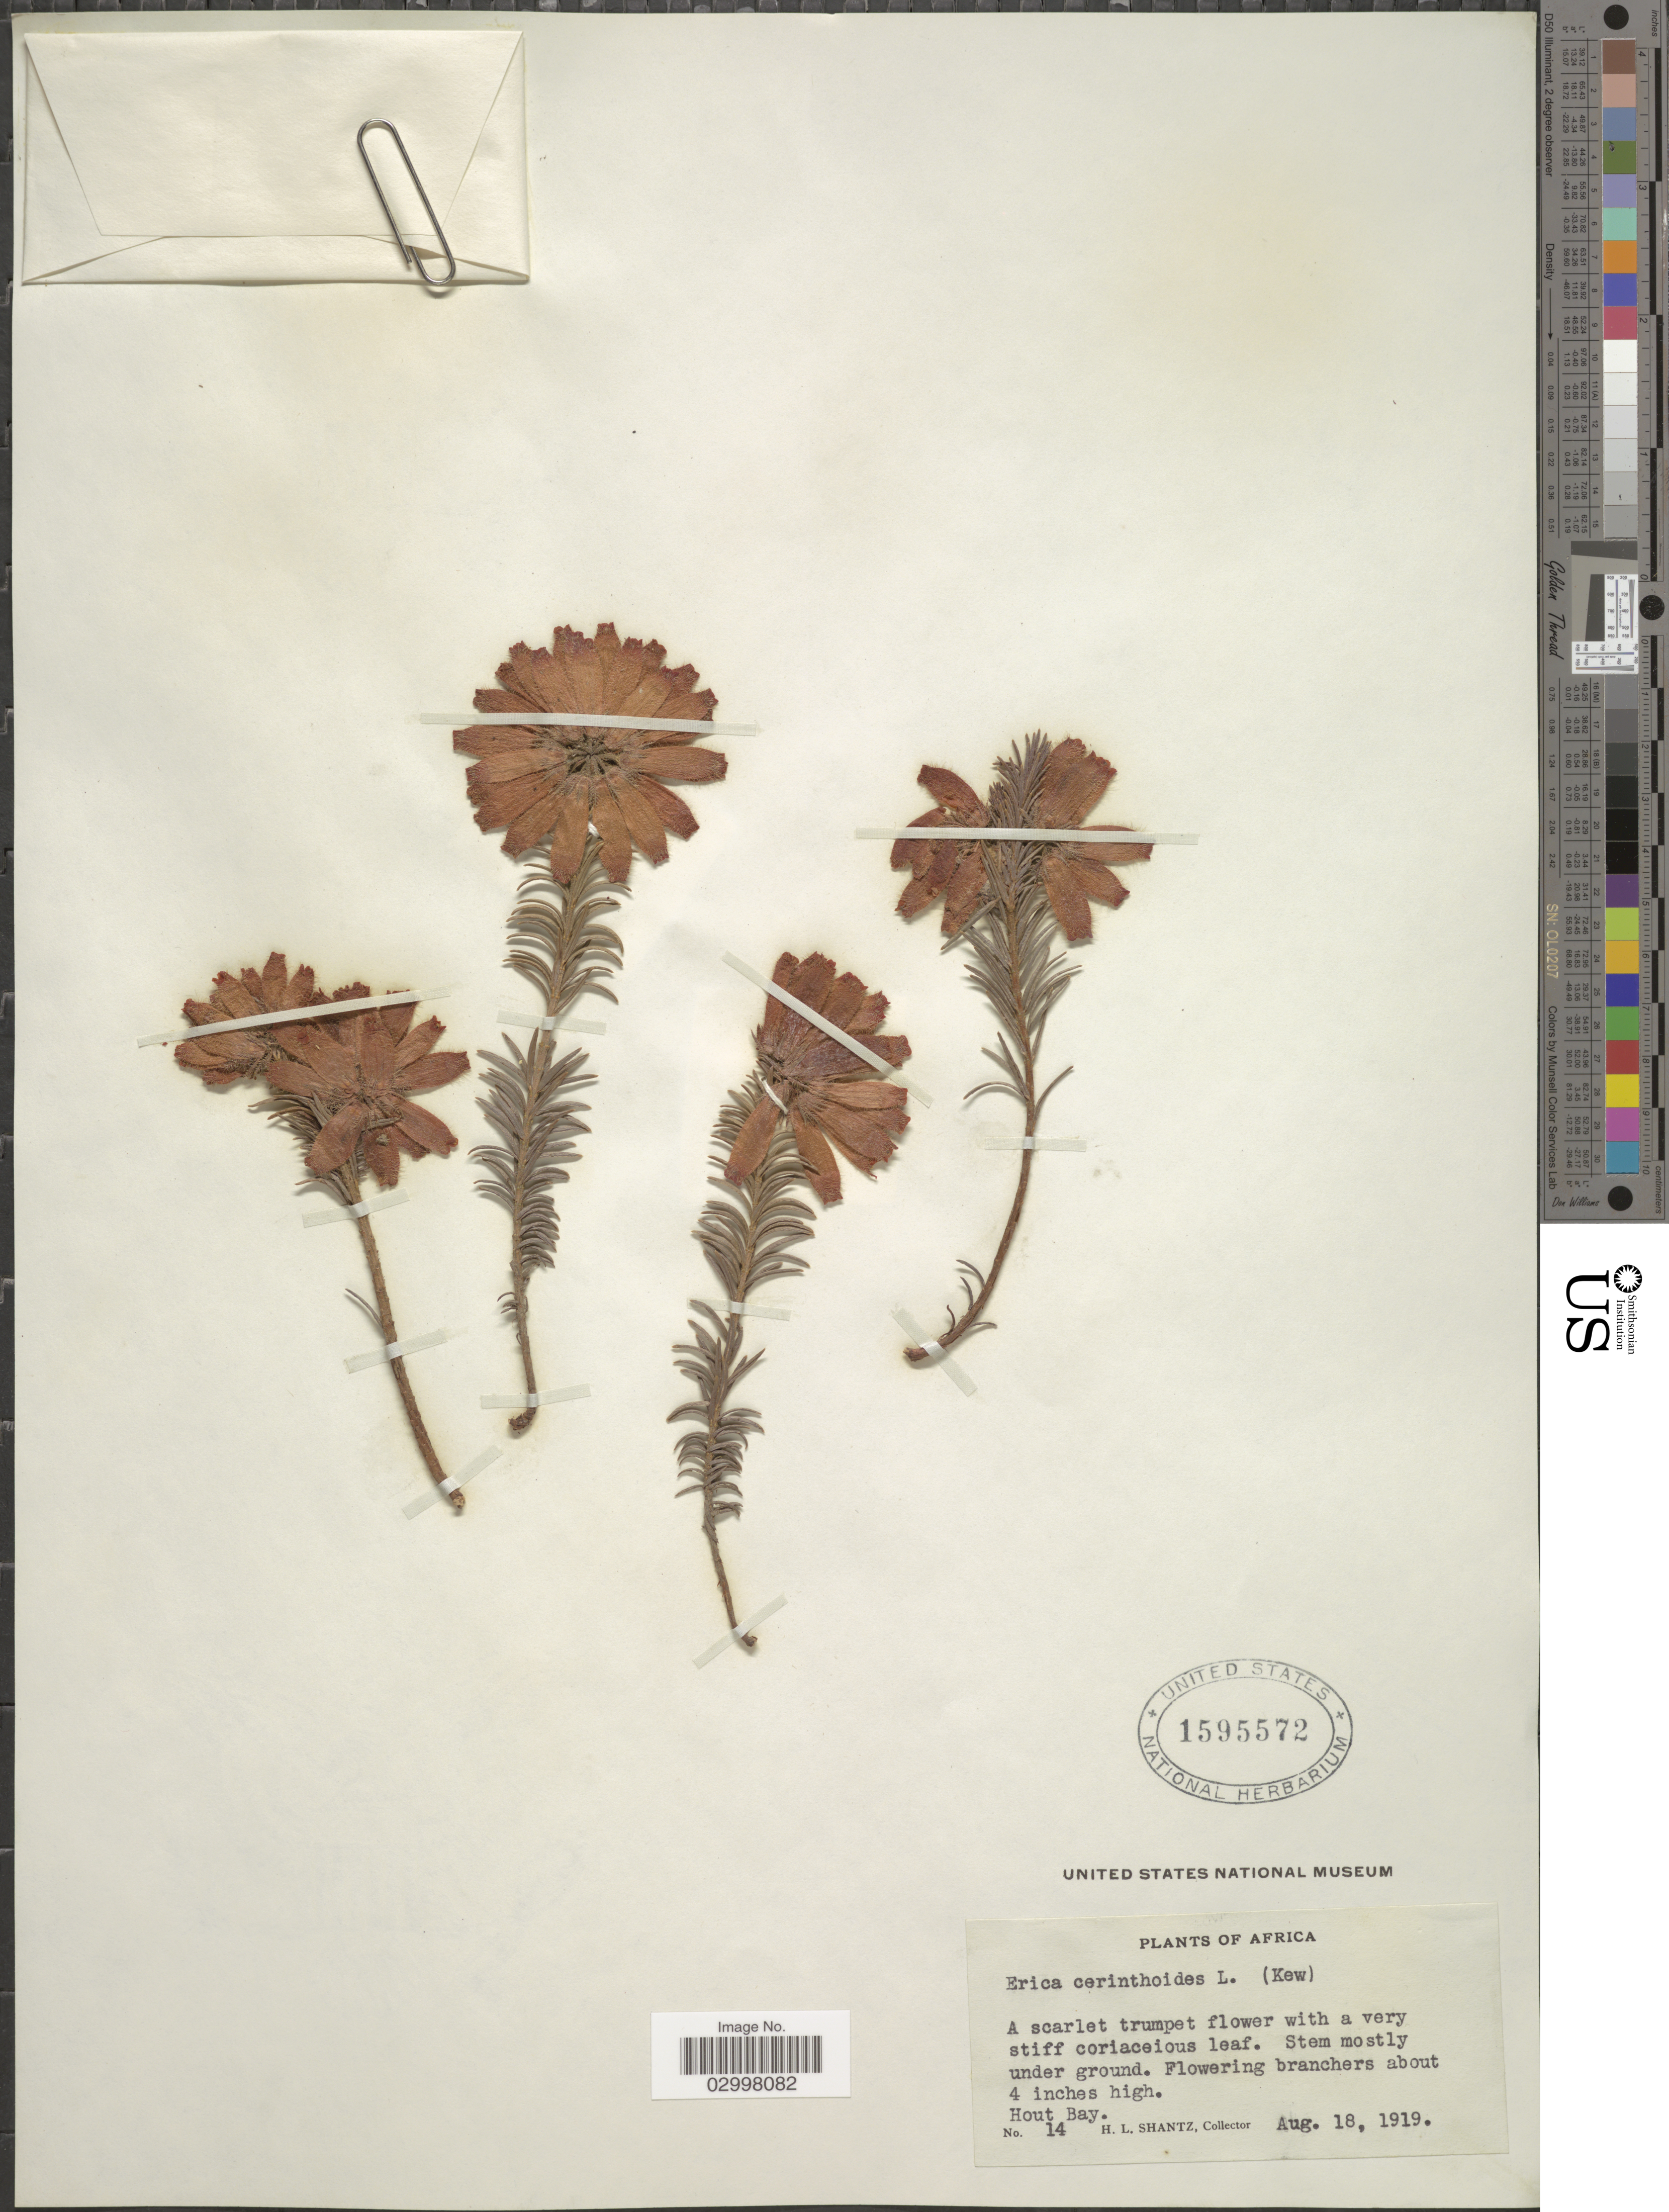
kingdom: Plantae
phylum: Tracheophyta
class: Magnoliopsida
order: Ericales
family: Ericaceae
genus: Erica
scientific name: Erica cerinthoides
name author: L.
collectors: H. Shantz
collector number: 14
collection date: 1919-08-18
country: South Africa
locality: Africa. Hout Bay.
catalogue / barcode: US 1595572